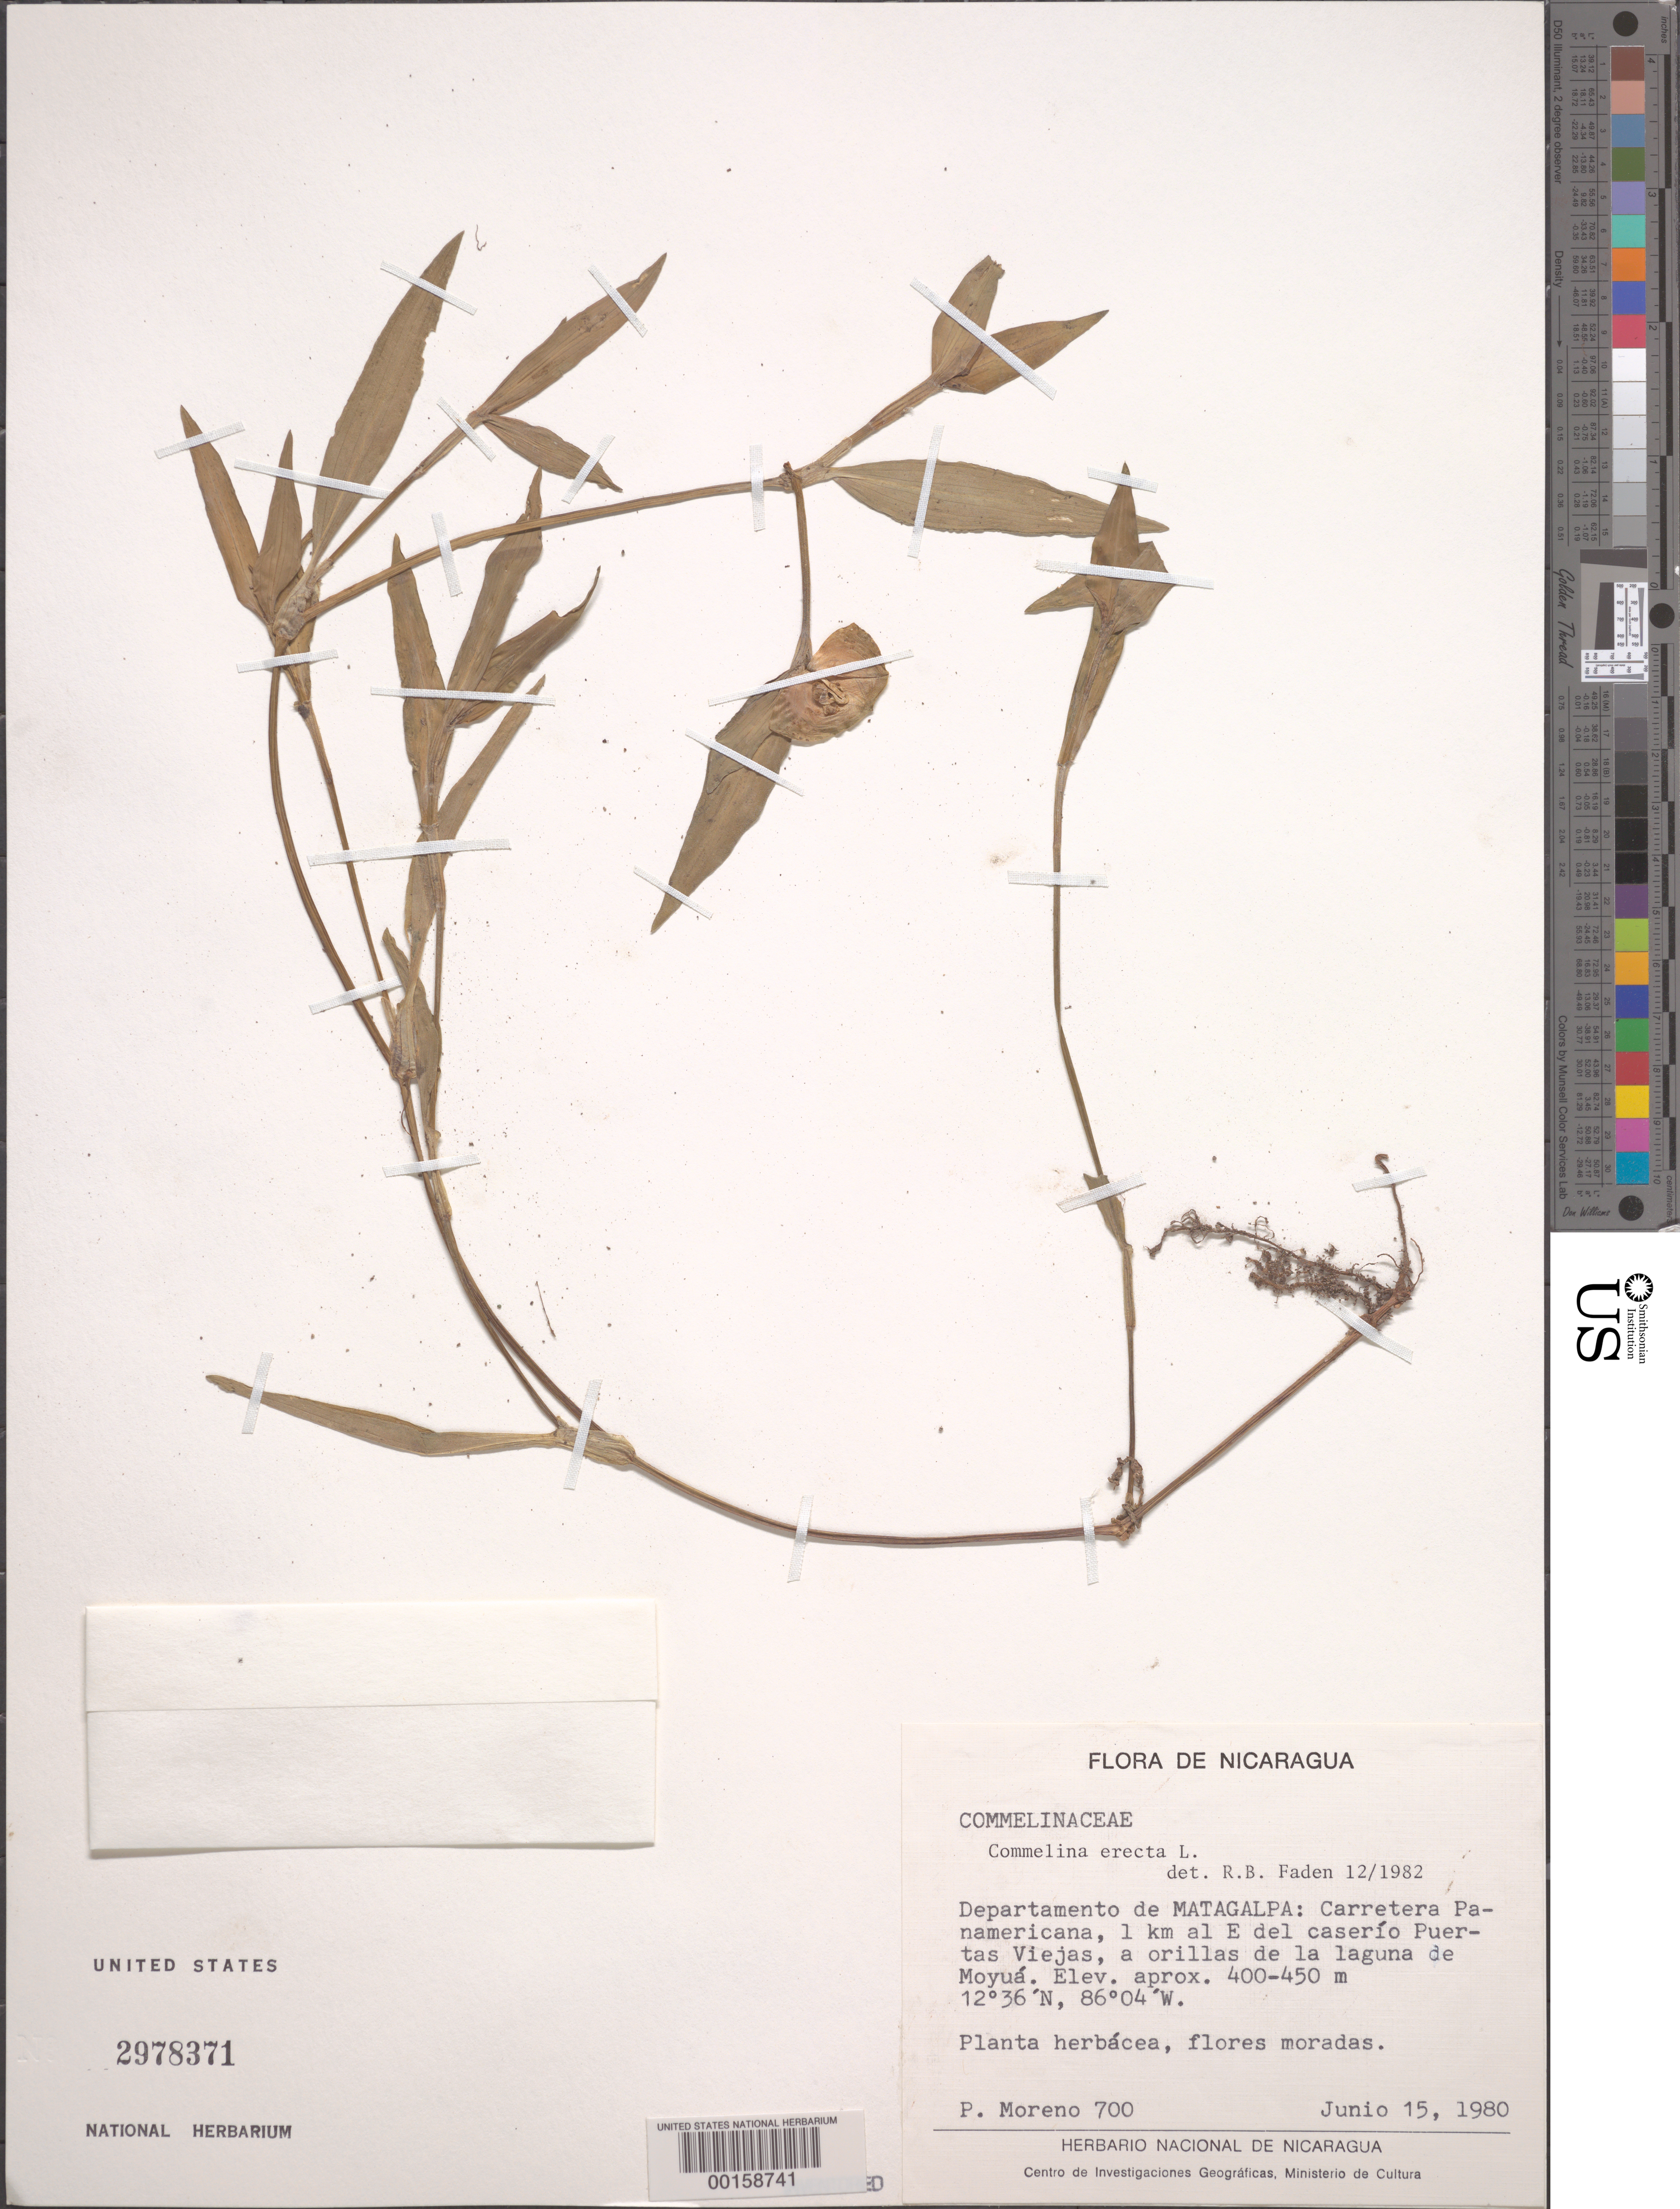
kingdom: Plantae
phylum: Tracheophyta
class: Liliopsida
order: Commelinales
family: Commelinaceae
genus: Commelina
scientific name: Commelina erecta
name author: L.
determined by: Faden, Robert B., (US), Smithsonian Institution - National Museum of Natural History (UNITED STATES)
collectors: P. Moreno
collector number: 700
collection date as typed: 15 Jun 1980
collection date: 1980-06-15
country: Nicaragua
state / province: Matagalpa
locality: E of puertas viejas, laguna de moyua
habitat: Shore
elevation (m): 400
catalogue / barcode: US 2978371